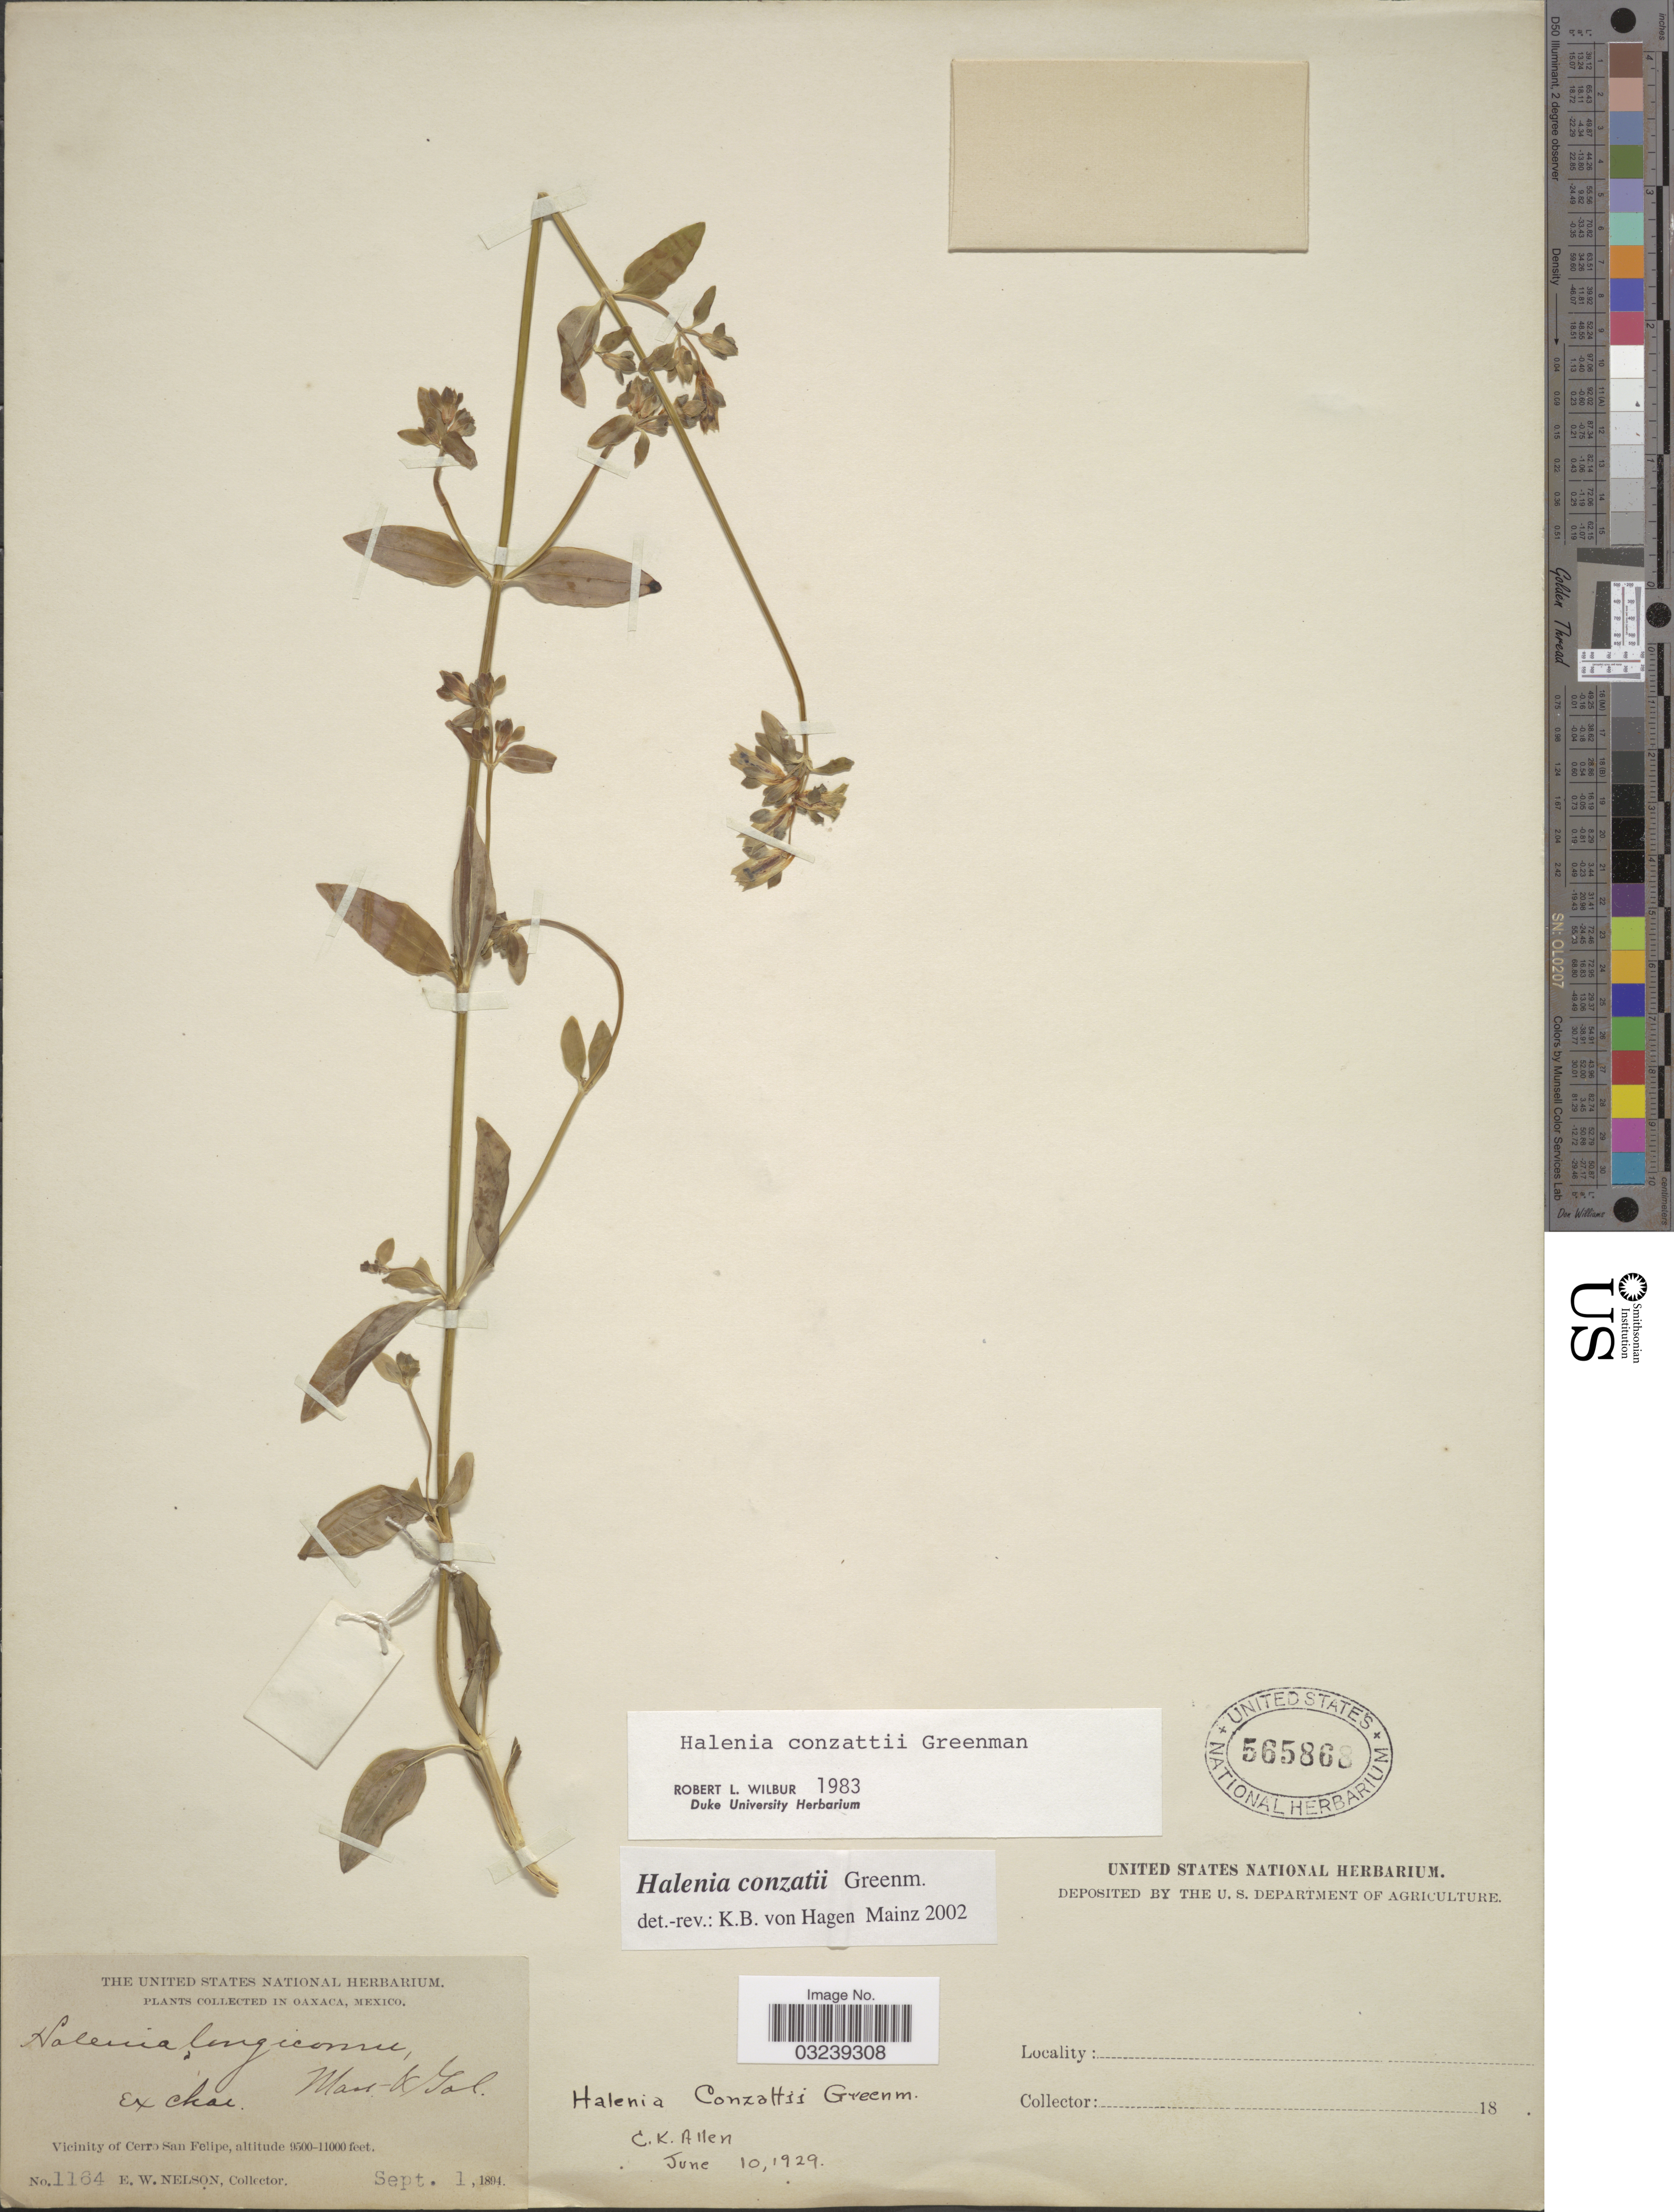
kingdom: Plantae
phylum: Tracheophyta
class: Magnoliopsida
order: Gentianales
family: Gentianaceae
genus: Halenia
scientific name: Halenia conzattii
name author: Greenm.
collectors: E. W. Nelson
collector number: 1164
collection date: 1894-09-01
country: Mexico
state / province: Oaxaca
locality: Vicinity of Cerro San Felipe.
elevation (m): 2896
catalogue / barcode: US 565868